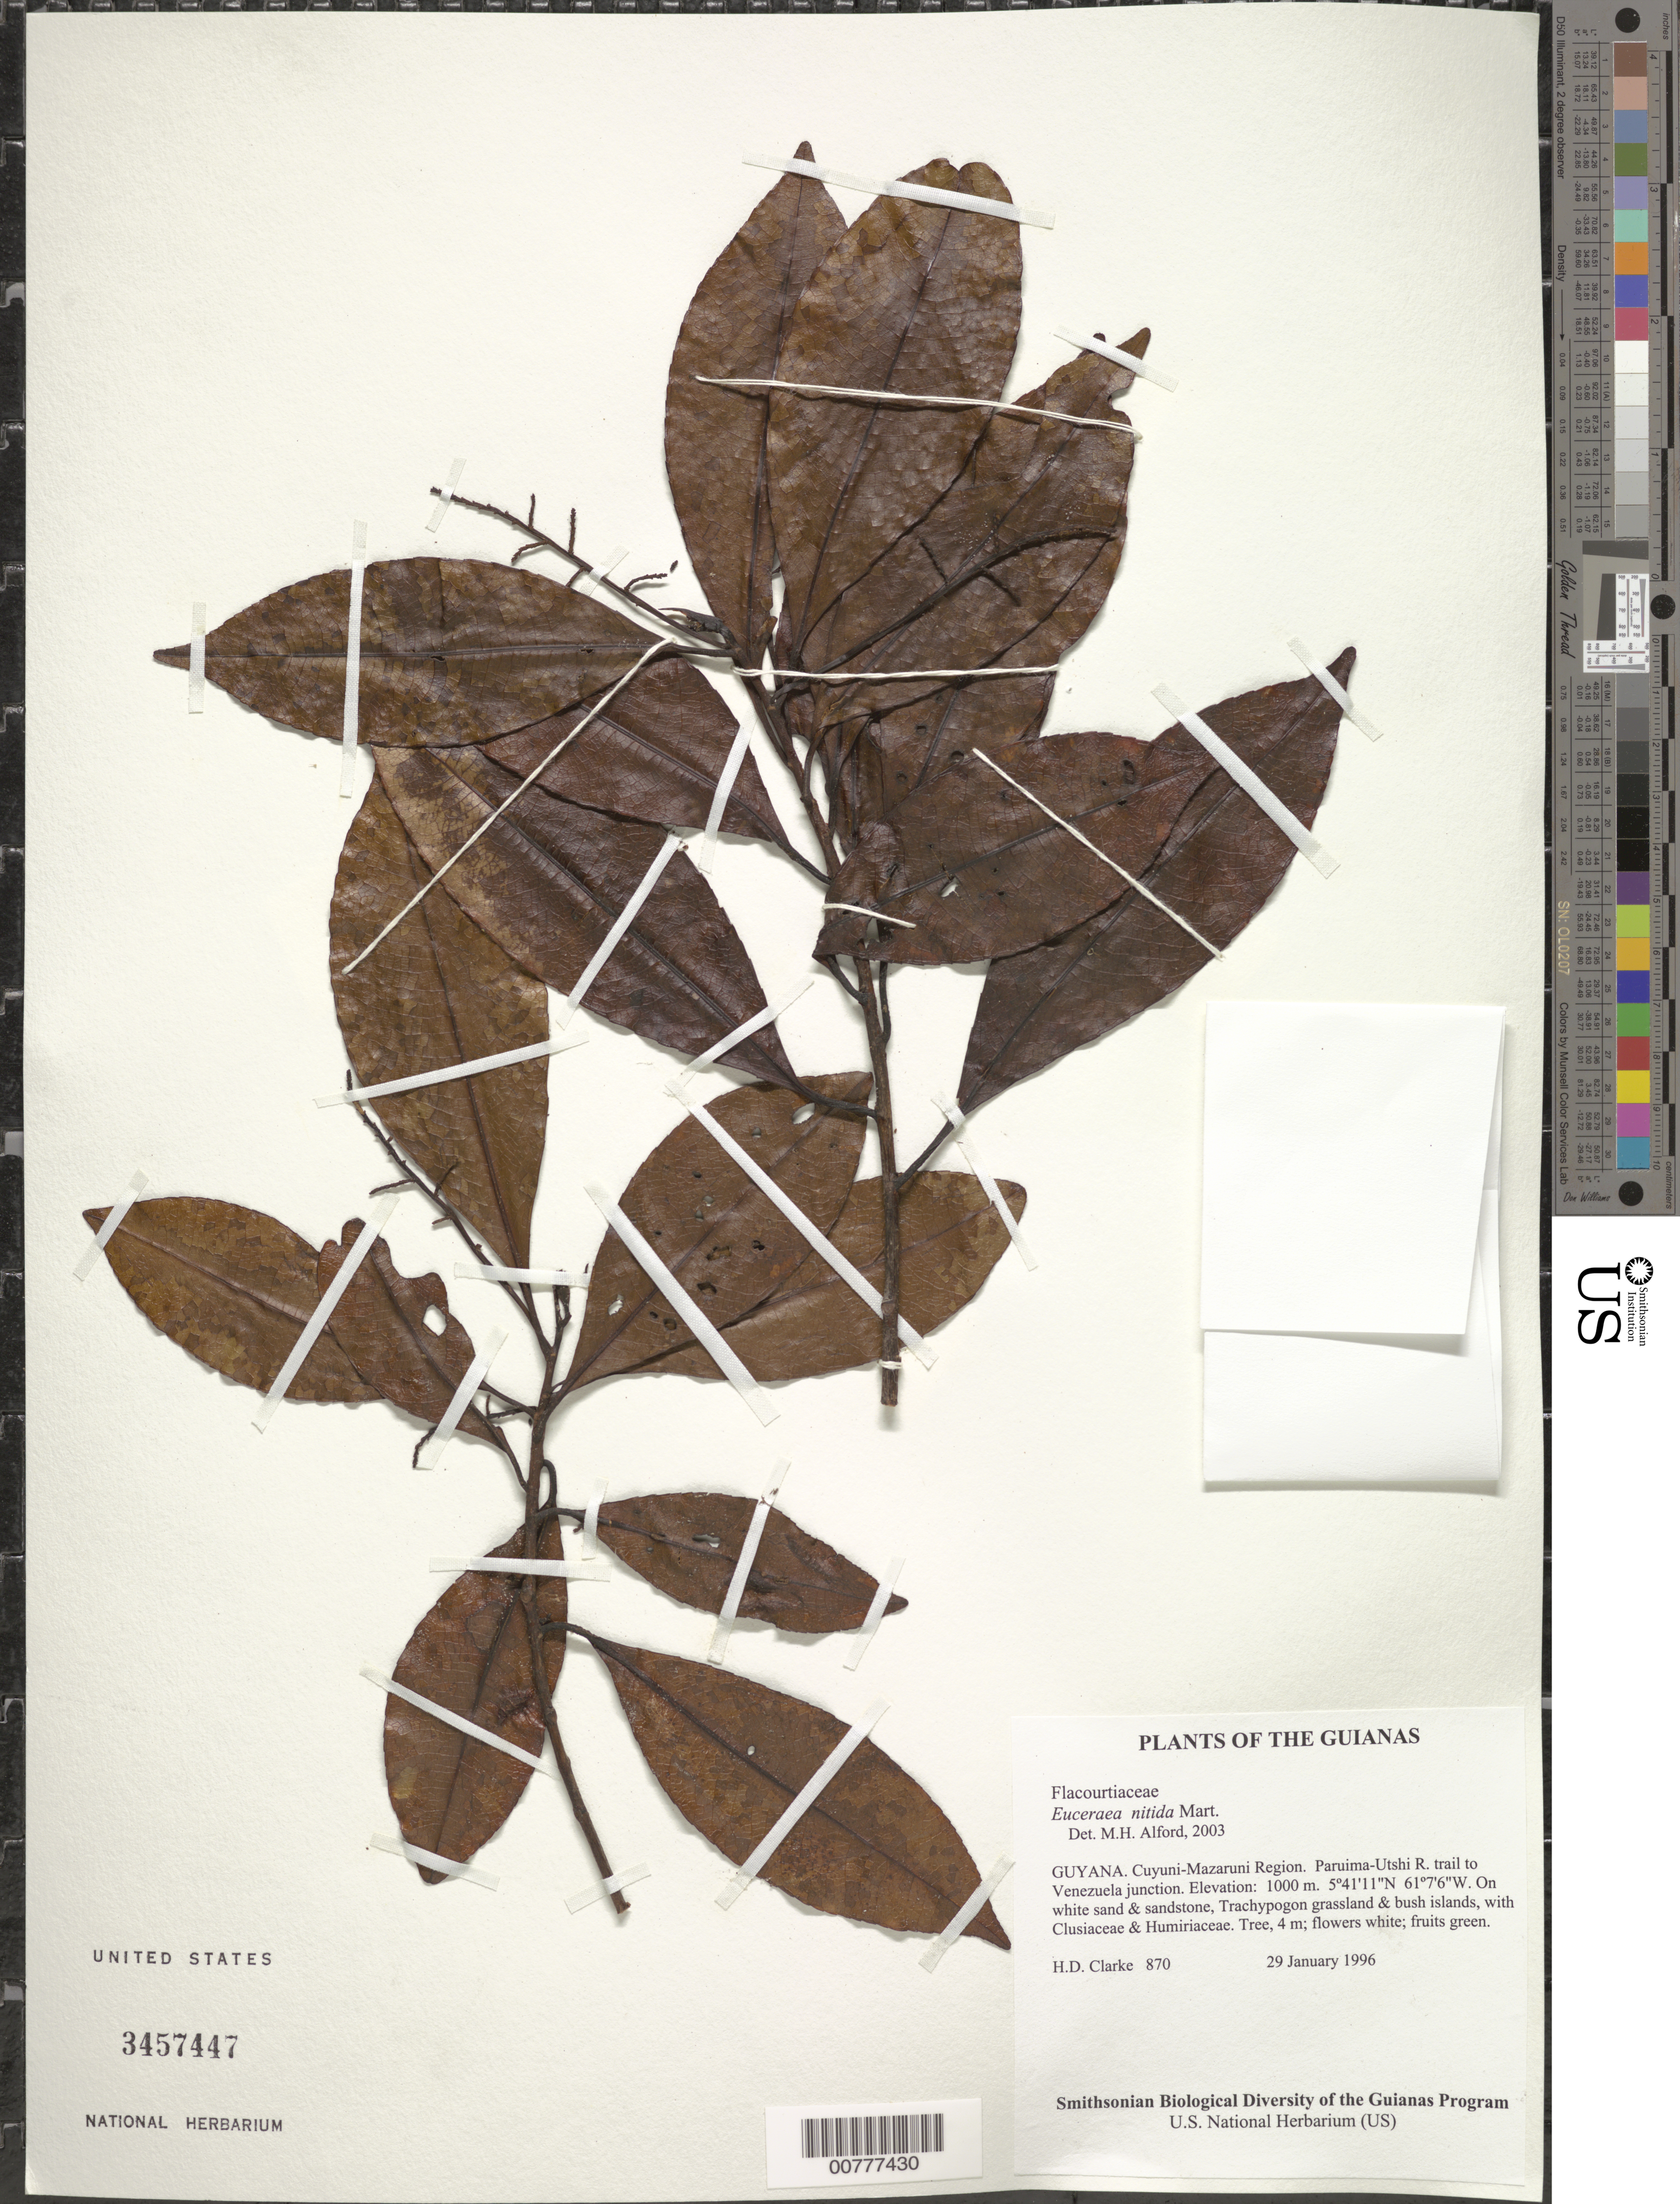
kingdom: Plantae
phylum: Tracheophyta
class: Magnoliopsida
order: Malpighiales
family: Salicaceae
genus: Casearia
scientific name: Casearia euceraea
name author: Mestier et al.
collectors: H. D. Clarke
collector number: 870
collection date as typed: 29 January 1996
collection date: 1996-01-29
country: Guyana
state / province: Cuyuni-Mazaruni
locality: Paruima-Utshi R. trail to Venezuela junction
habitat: On white sand & sandstone, Trachypogon grassland & bush islands, with Clusiaceae & Humiriaceae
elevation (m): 1000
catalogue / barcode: US 3457447